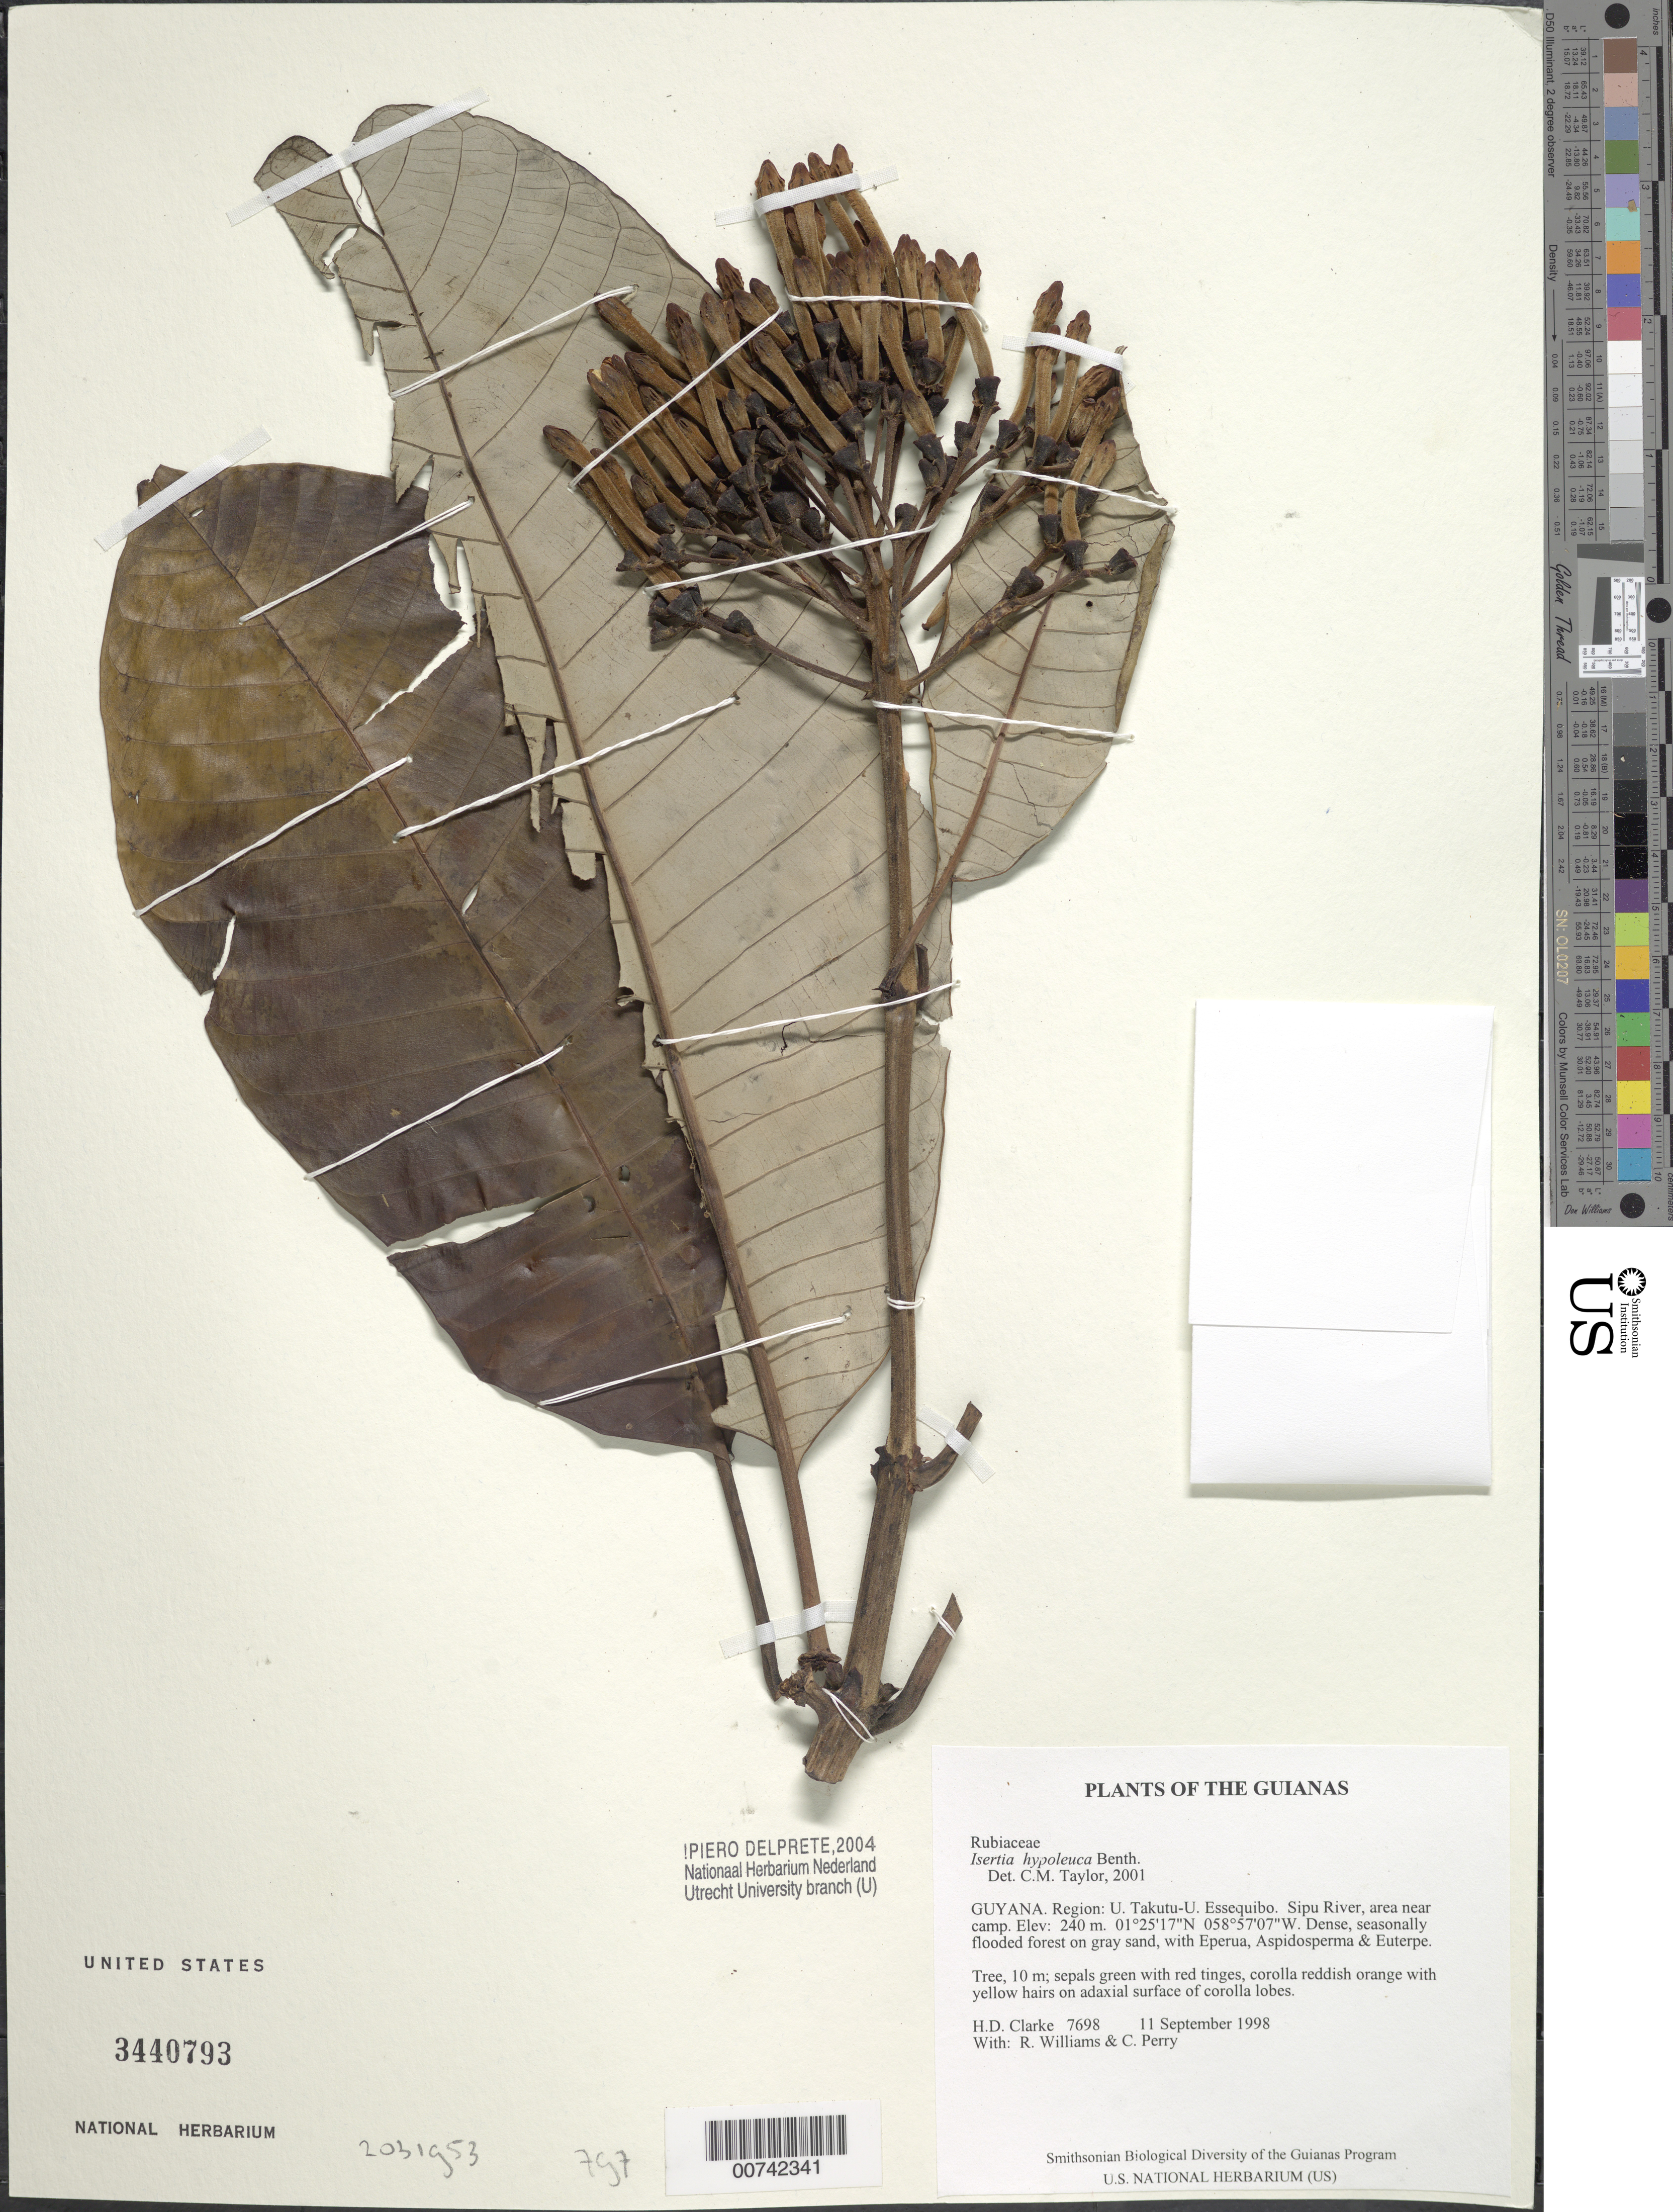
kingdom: Plantae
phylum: Tracheophyta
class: Magnoliopsida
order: Gentianales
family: Rubiaceae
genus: Isertia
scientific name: Isertia hypoleuca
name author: Benth.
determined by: Taylor, Charlotte M.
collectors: H. D. Clarke, R. Williams & C. Perry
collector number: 7698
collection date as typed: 11 September 1998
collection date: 1998-09-11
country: Guyana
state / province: U. Takutu-U. Essequibo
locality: Sipu River, area near camp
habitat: Dense, seasonally flooded forest on gray sand, with Eperua, Aspidosperma & Euterpe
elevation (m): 240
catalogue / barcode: US 3440793